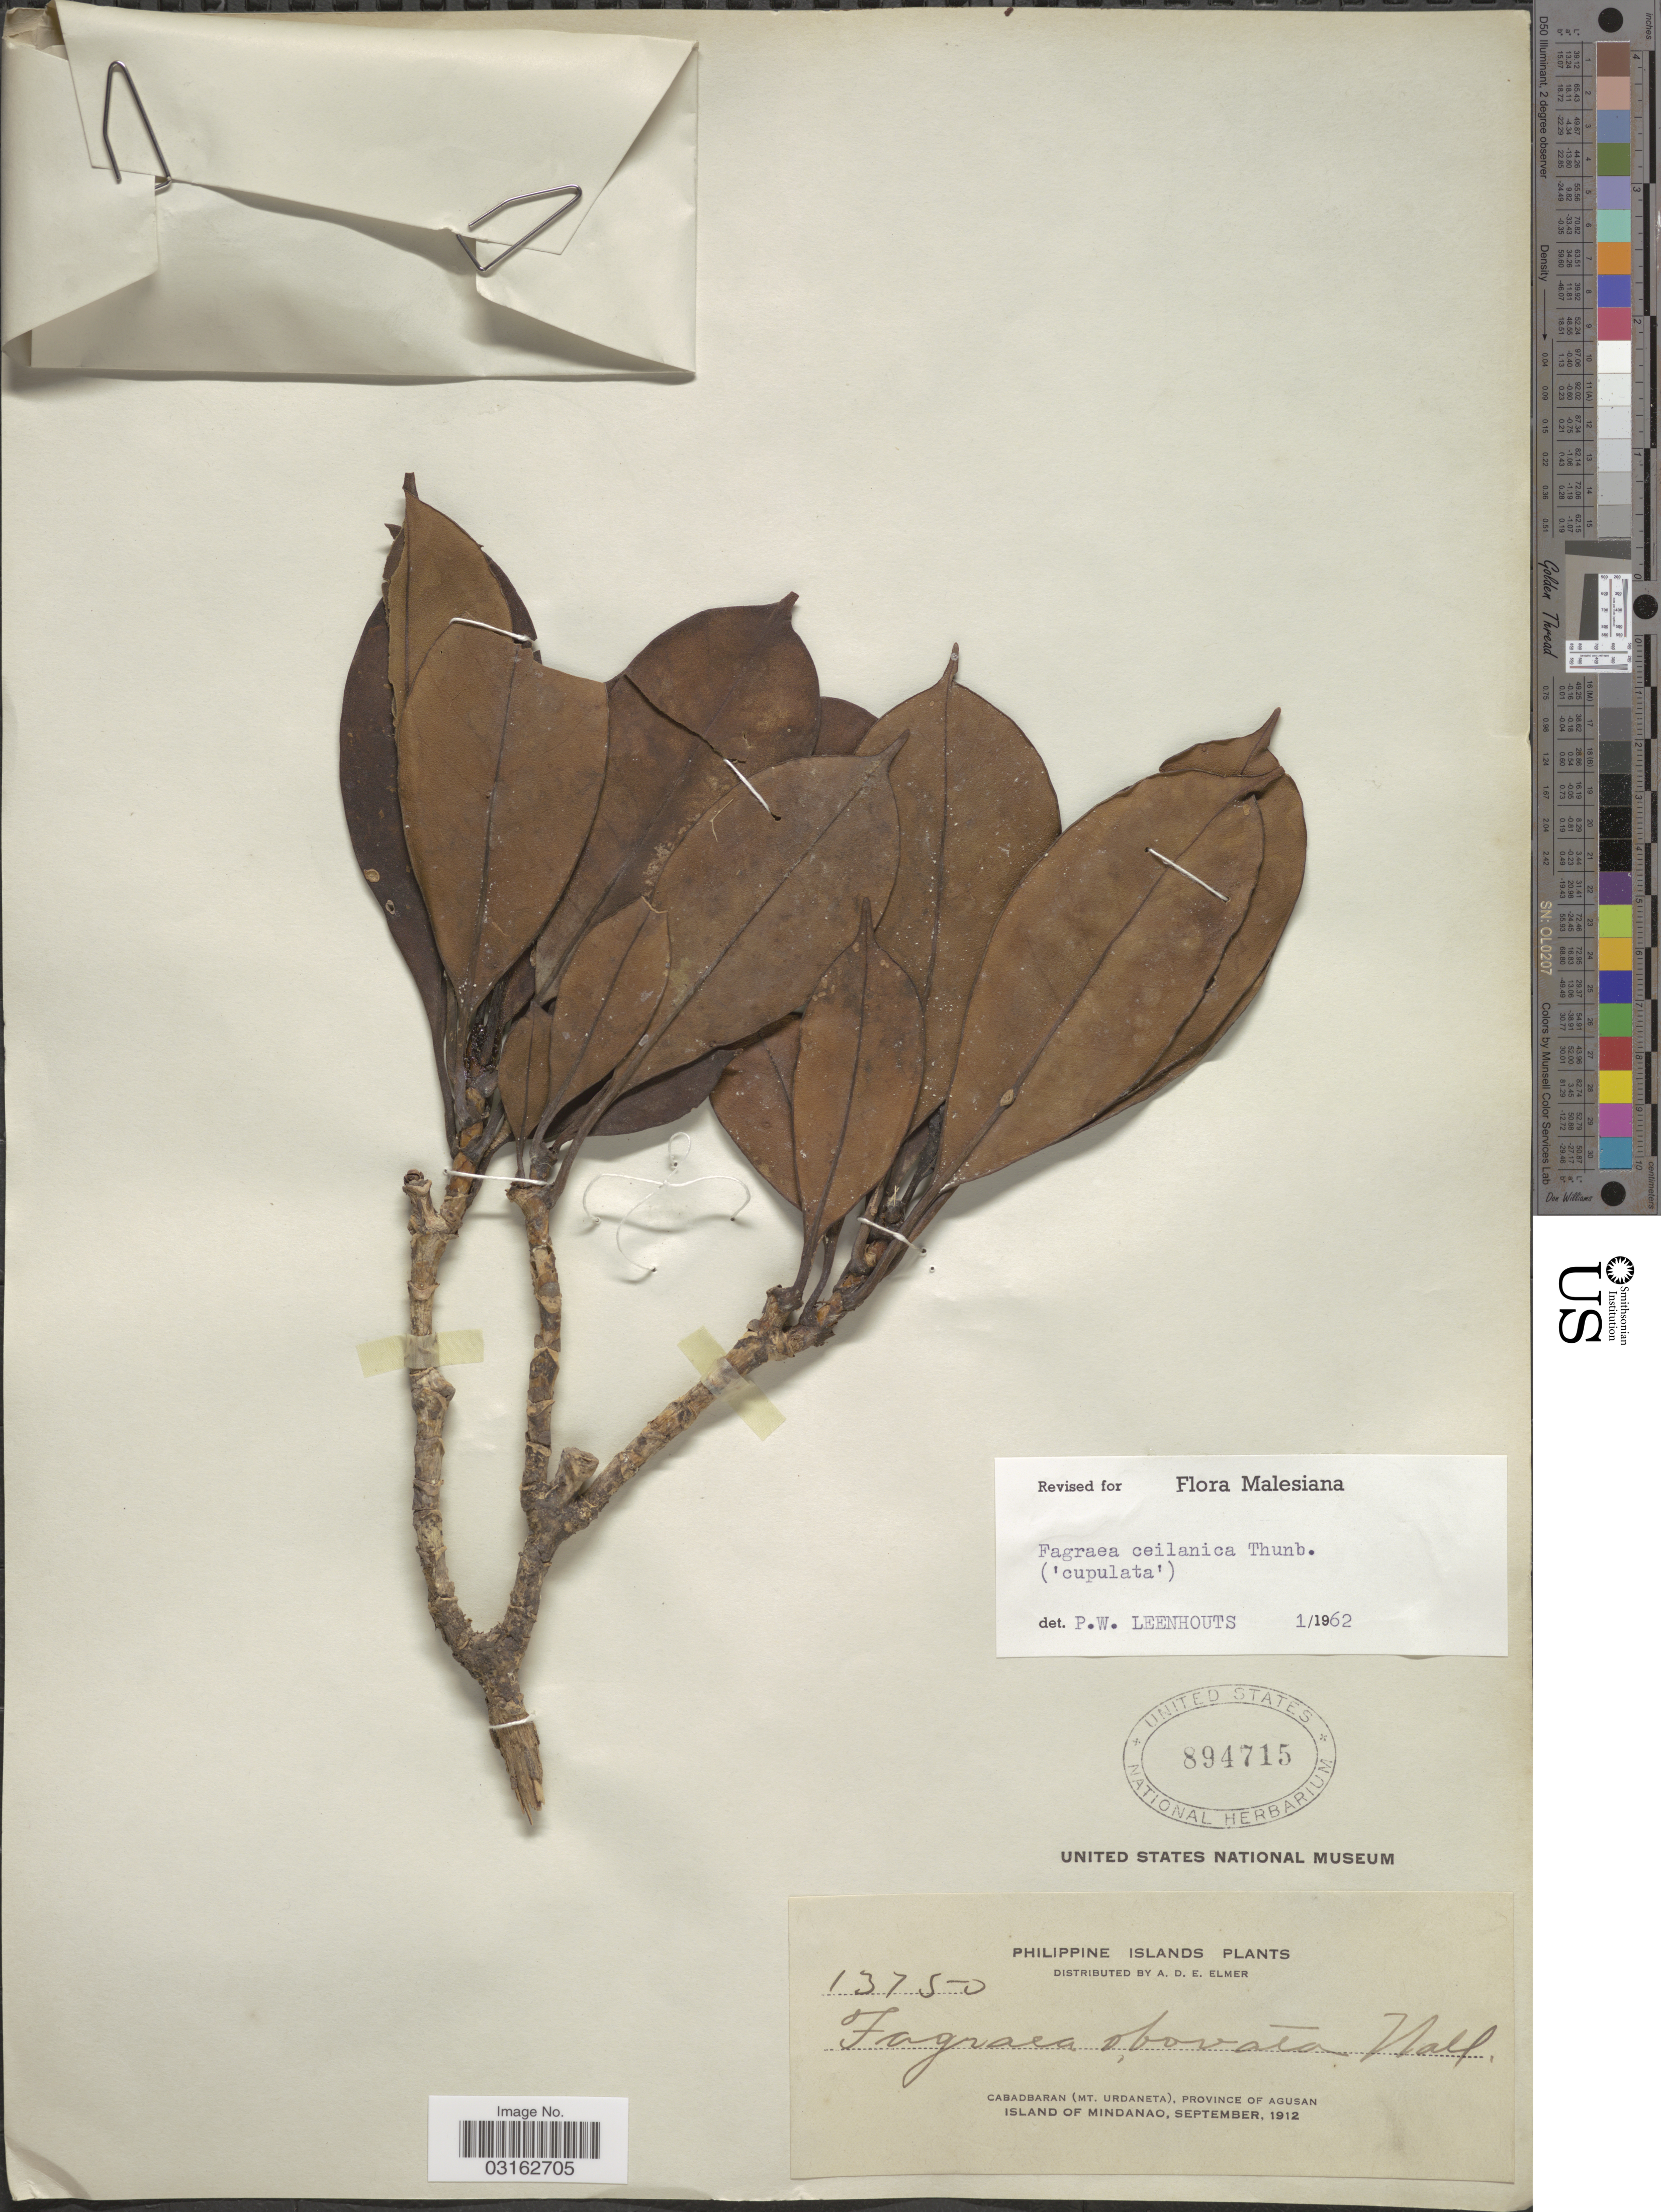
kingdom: Plantae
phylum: Tracheophyta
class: Magnoliopsida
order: Gentianales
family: Gentianaceae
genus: Fagraea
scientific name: Fagraea ceilanica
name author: Thunb.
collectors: A. D. E. Elmer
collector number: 13750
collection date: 1912-09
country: Philippines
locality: Cabadbaran (Mt. Urdaneta), Province of Agusan, Island of Mindanao.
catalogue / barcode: US 894715